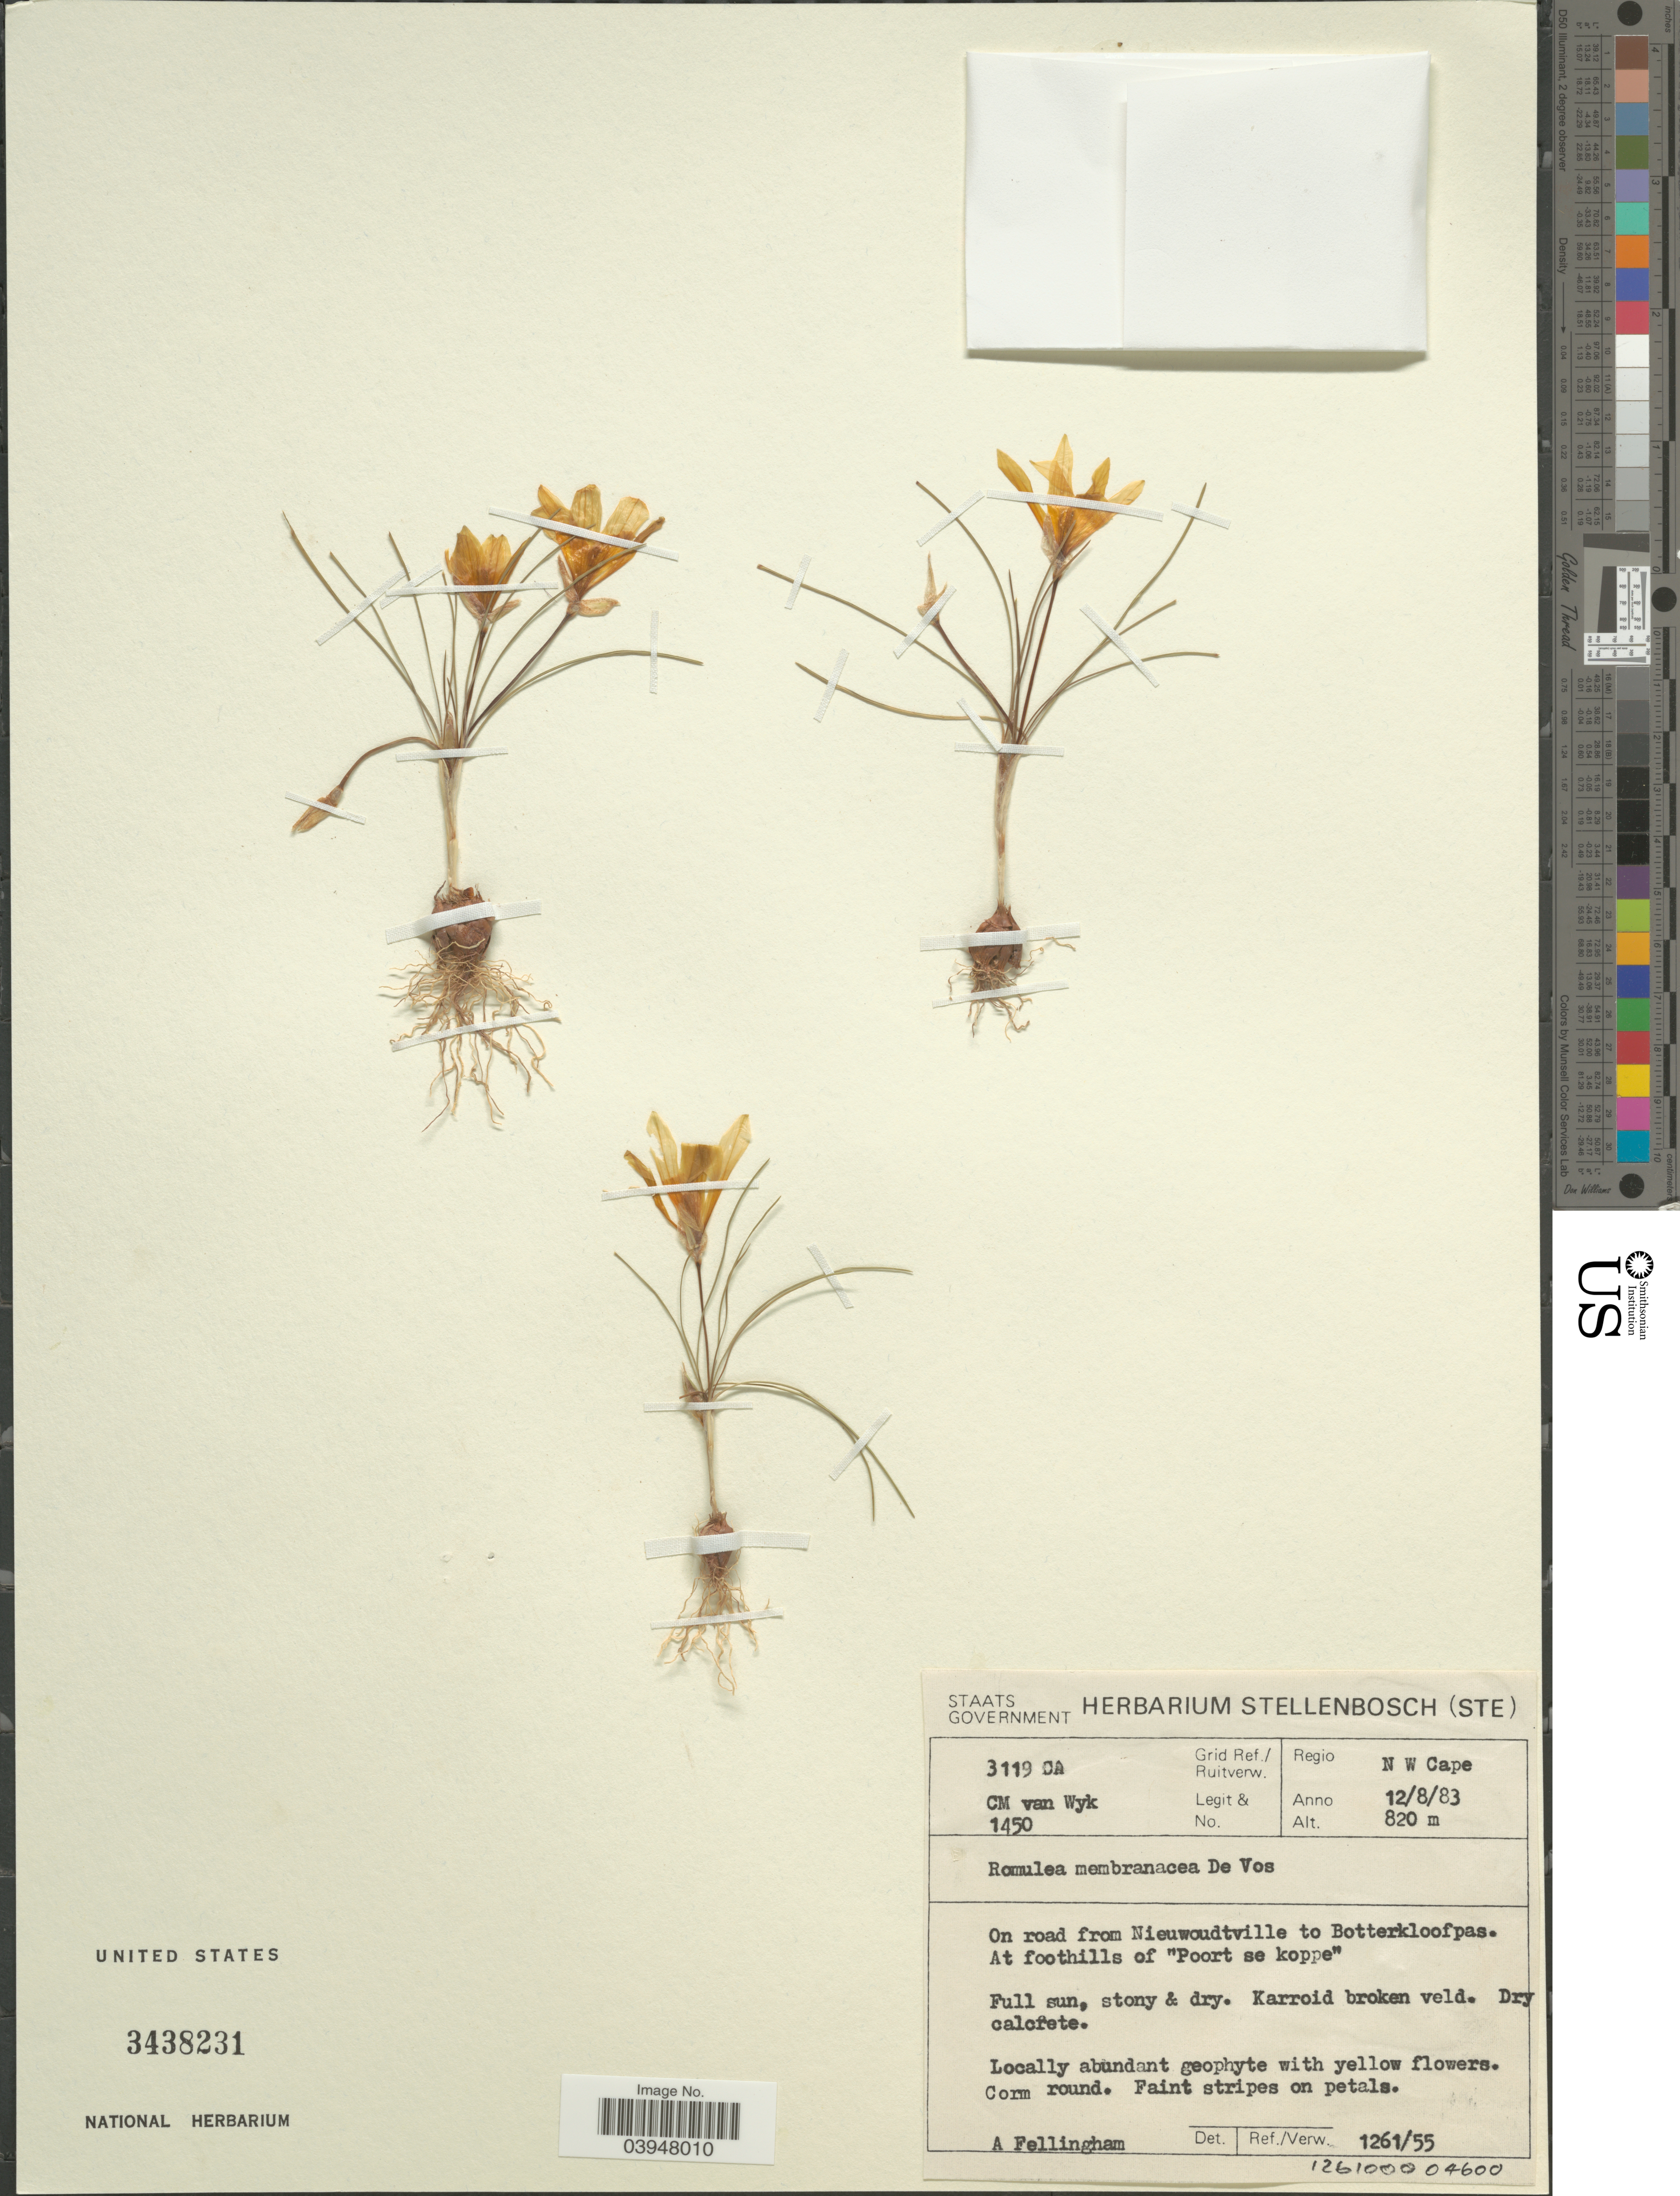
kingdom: Plantae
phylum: Tracheophyta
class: Liliopsida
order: Asparagales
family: Iridaceae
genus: Romulea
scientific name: Romulea membranacea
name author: M.P. de Vos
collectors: C. Van Wyk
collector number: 1450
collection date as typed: Transcribed d/m/y: 12/8/83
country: South Africa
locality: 3119 CA Grid Ref./ Ruitverw. Regio N W Cape. On road from Nieuwoudtville to Botterkloofpas. At foothills of "Poort se koppe".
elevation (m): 820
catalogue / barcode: US 3438231